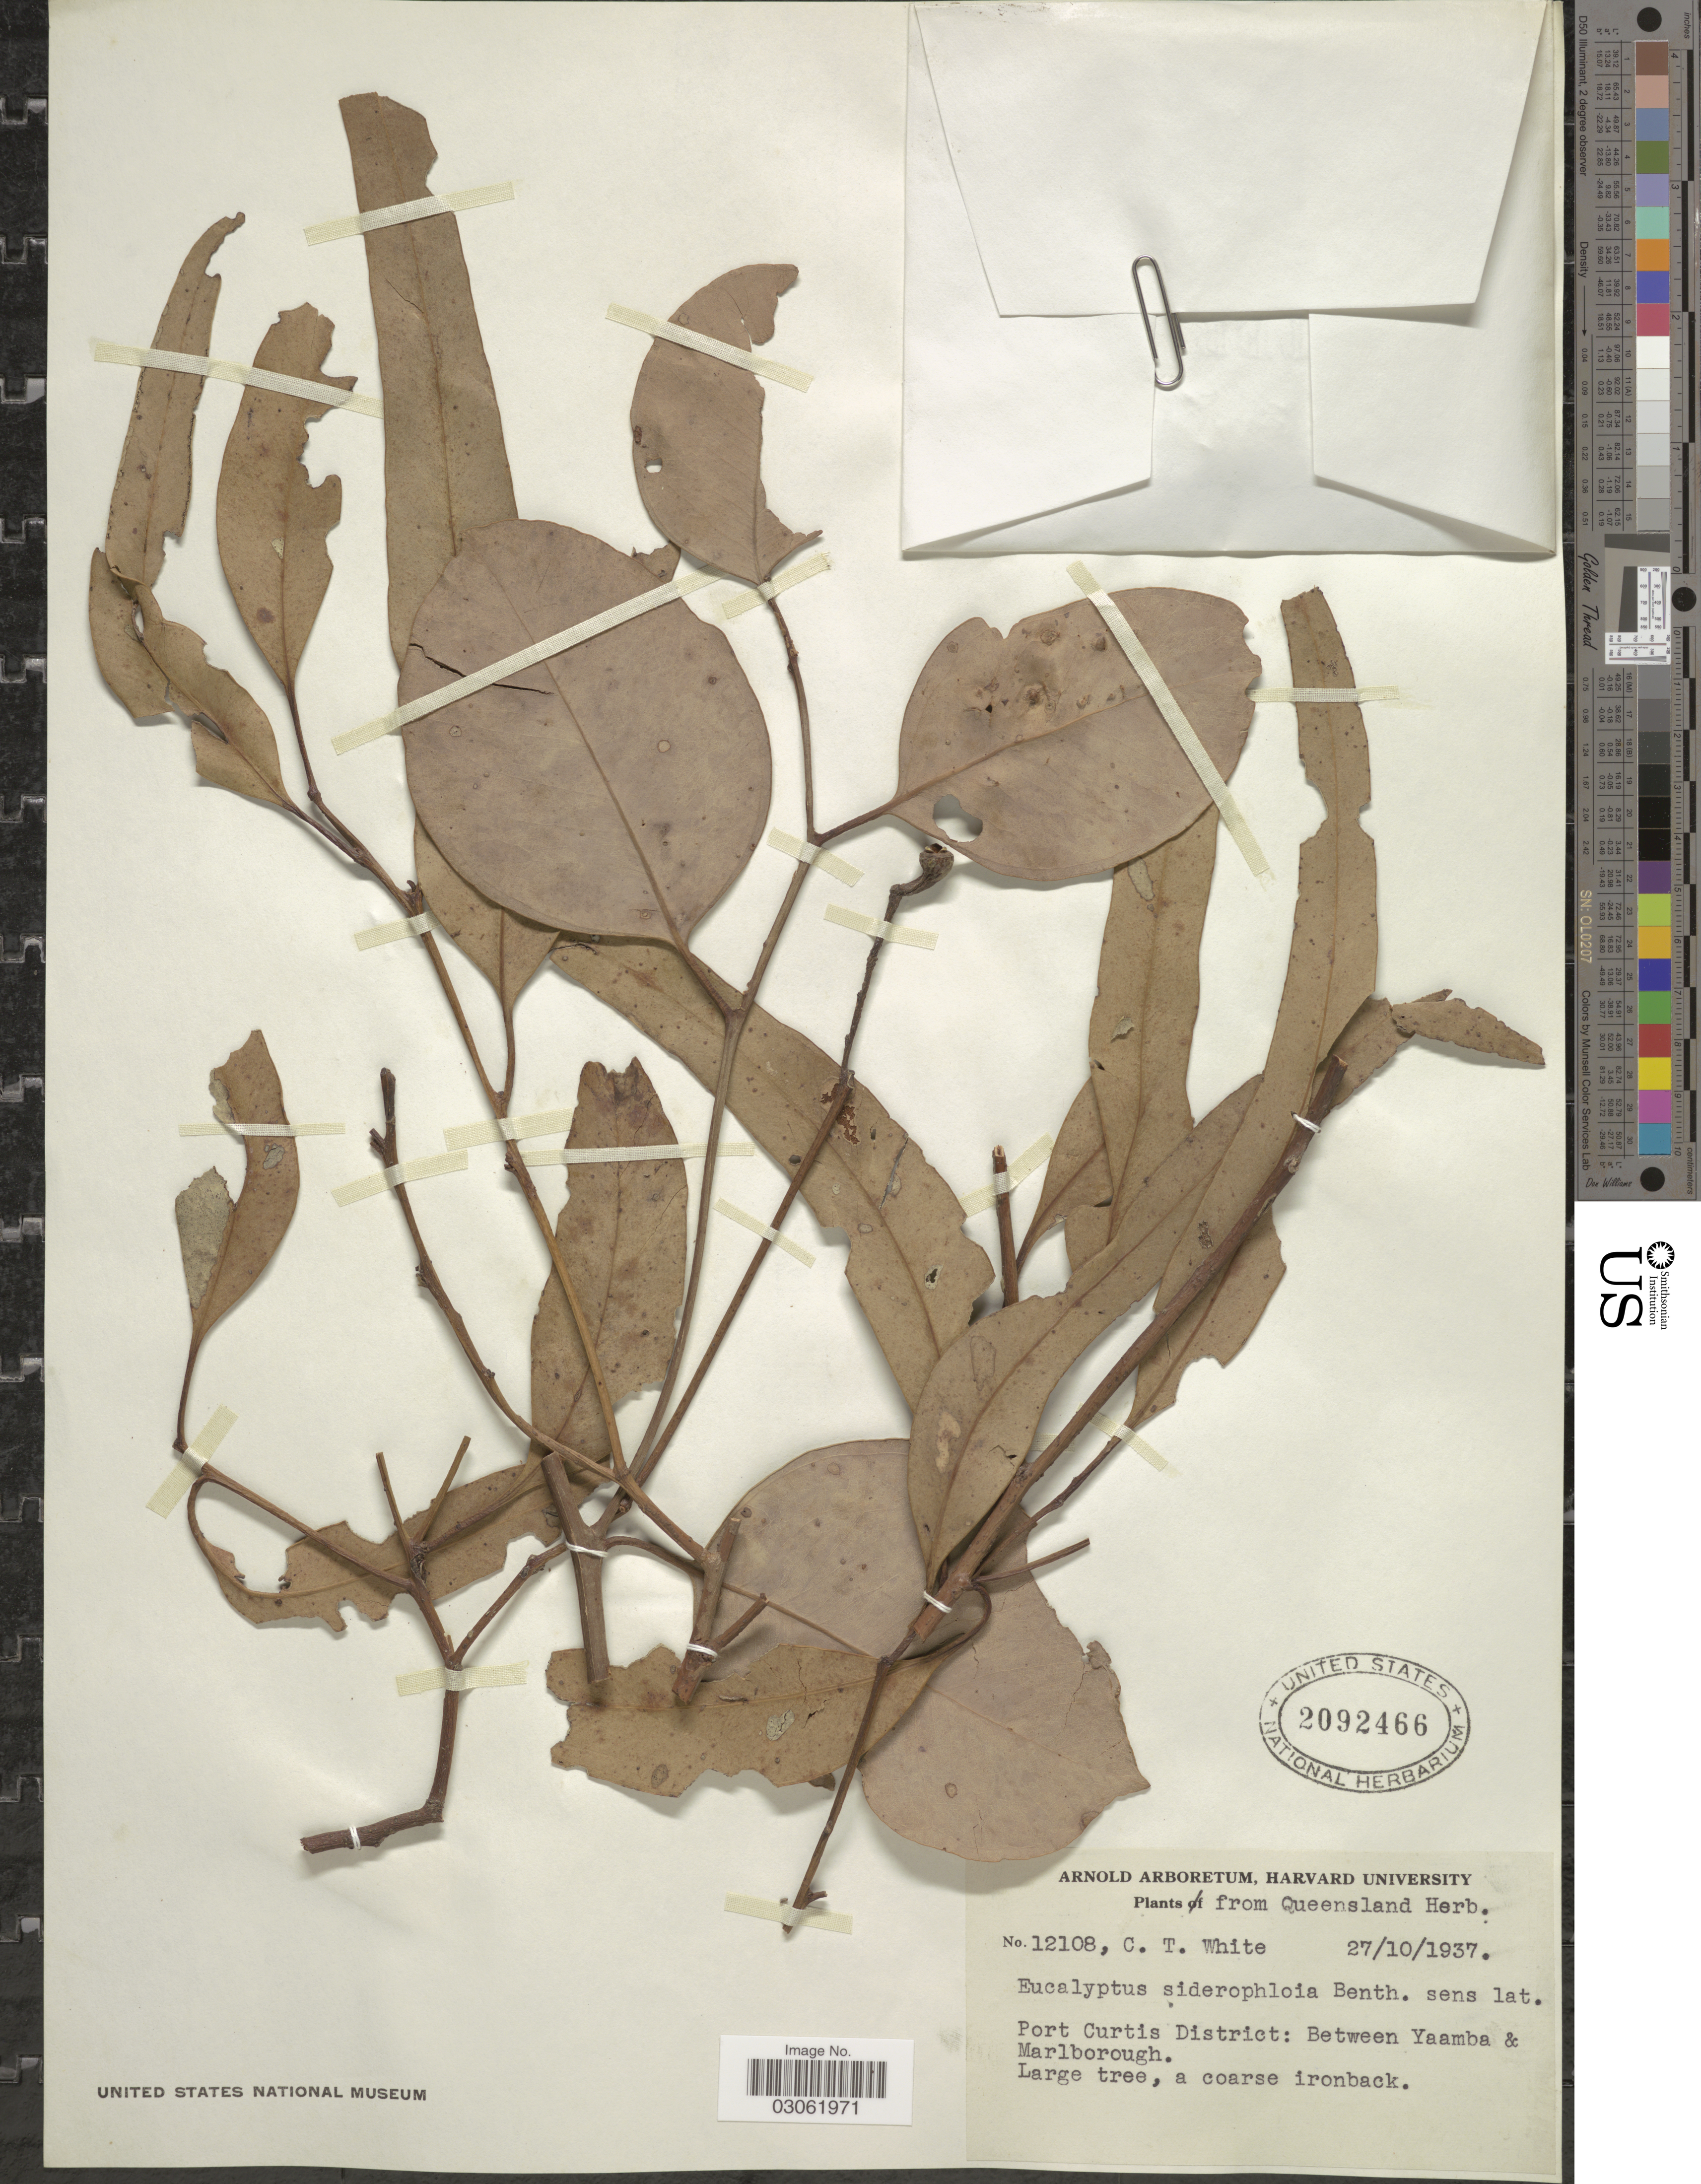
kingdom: Plantae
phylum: Tracheophyta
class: Magnoliopsida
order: Myrtales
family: Myrtaceae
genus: Eucalyptus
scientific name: Eucalyptus siderophloia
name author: Benth.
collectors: C. T. White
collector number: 12108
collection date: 1937-10-27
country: Australia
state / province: Queensland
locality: Port Curtis District: Between Yaamba & Marlborough.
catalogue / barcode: US 2092466